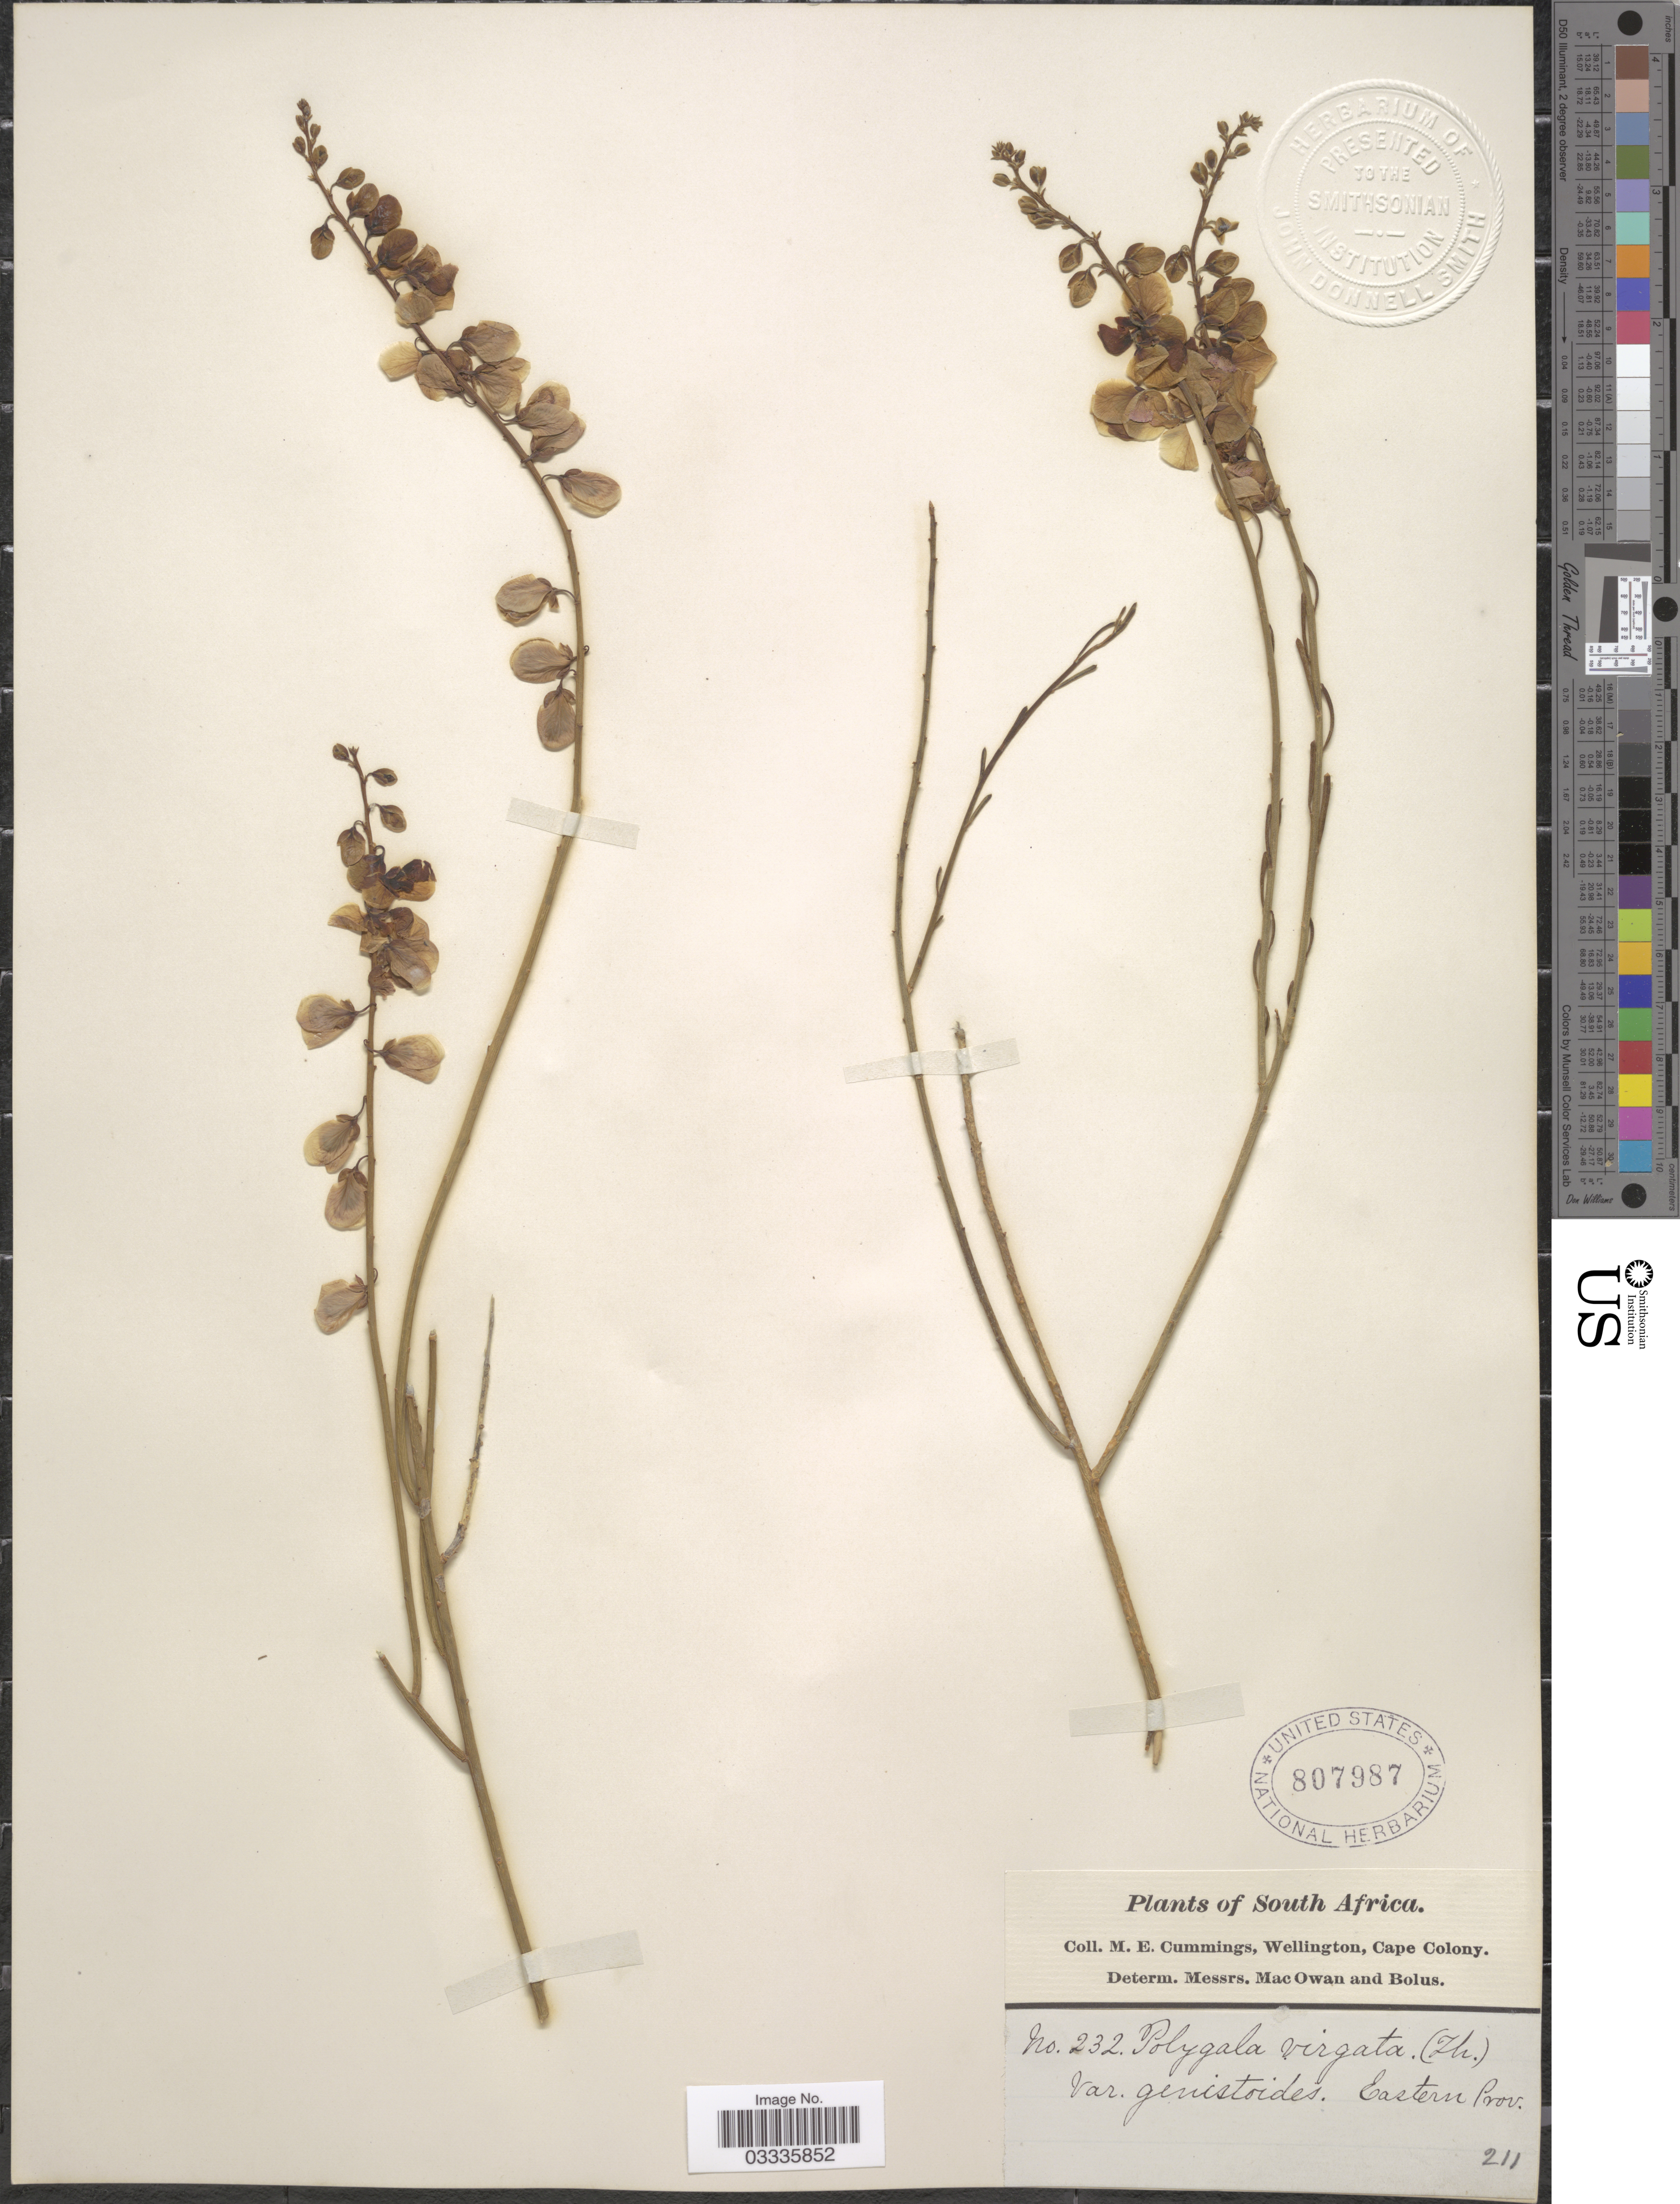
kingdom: Plantae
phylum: Tracheophyta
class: Magnoliopsida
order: Fabales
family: Polygalaceae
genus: Polygala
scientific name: Polygala virgata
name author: Thunb.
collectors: M. E. Cummings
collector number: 232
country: South Africa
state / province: Eastern Cape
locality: Eastern Prov.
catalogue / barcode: US 807987